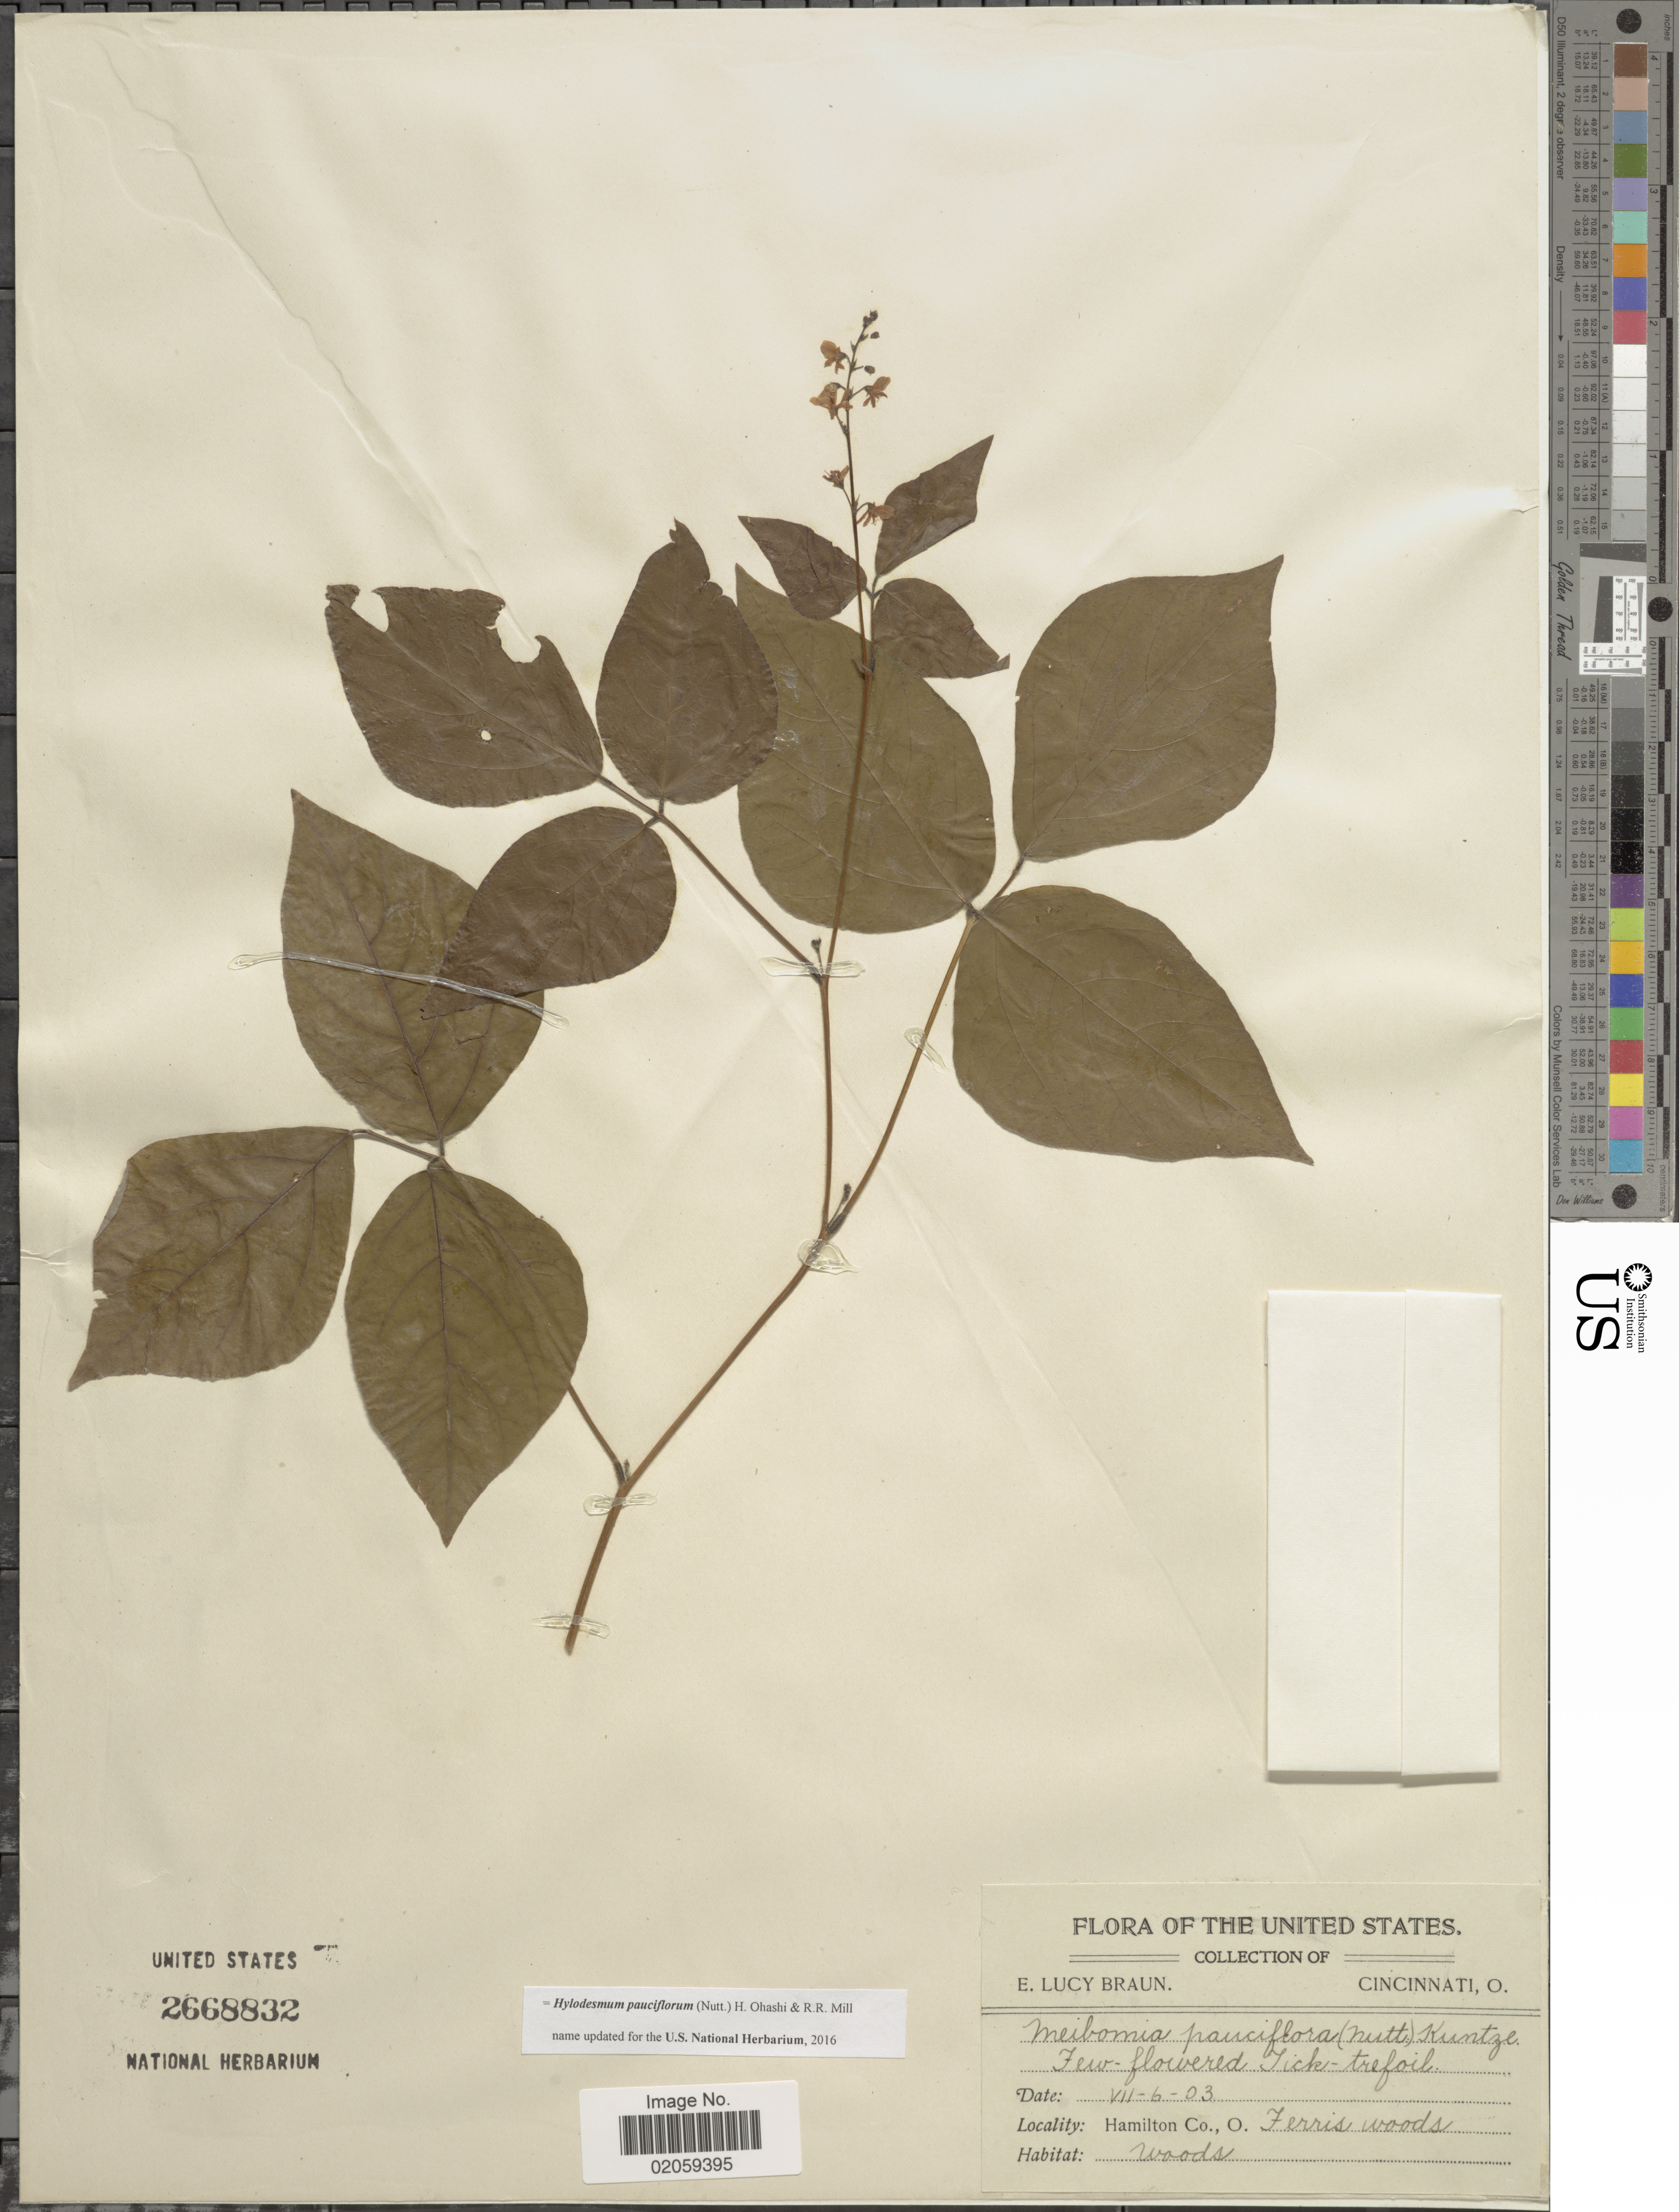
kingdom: Plantae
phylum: Tracheophyta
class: Magnoliopsida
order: Fabales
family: Fabaceae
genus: Hylodesmum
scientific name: Hylodesmum pauciflorum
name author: (Nutt.) H. Ohashi & R.R. Mill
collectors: E. L. Braun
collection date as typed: Transcribed d/m/y: 6/7/03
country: United States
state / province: Ohio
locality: Hamilton Co. O. Ferris Woods.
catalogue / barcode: US 2668832